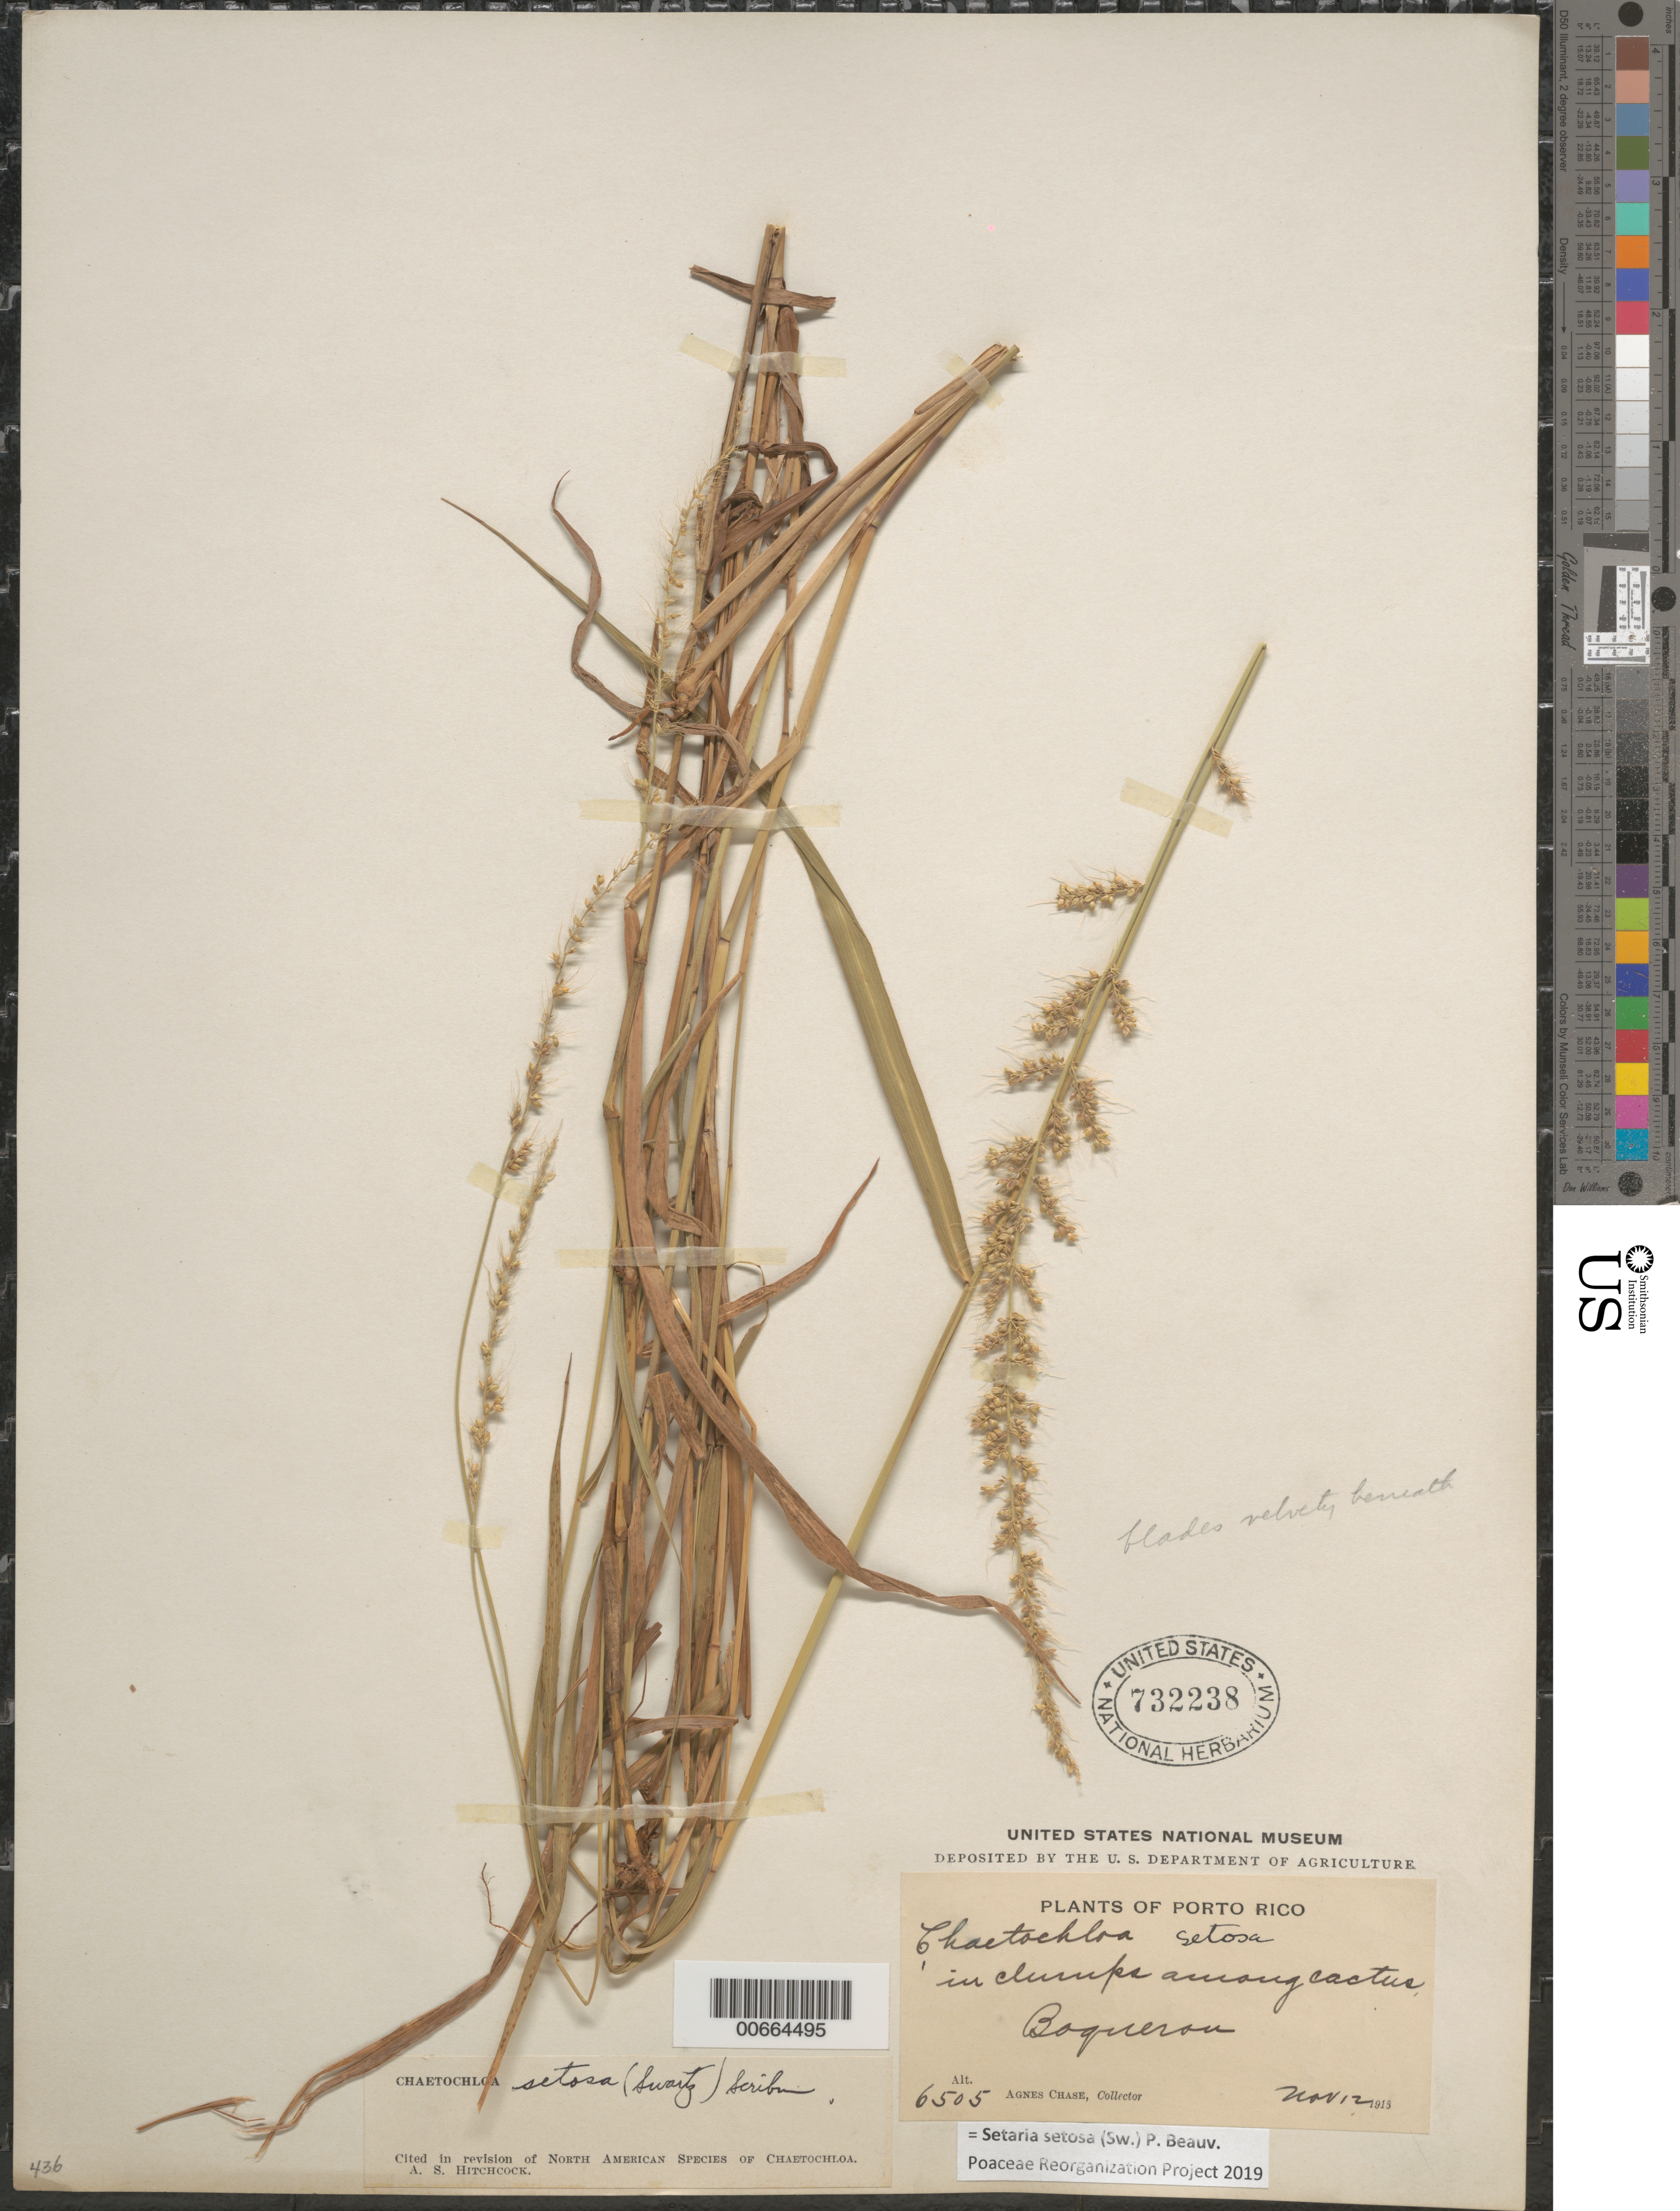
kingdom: Plantae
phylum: Tracheophyta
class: Liliopsida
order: Poales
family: Poaceae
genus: Setaria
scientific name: Setaria setosa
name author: (Sw.) P. Beauv.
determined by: Poaceae Reorganization Project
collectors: A. Chase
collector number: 6505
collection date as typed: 12 Nov 1915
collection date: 1915-11-12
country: Puerto Rico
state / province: Cabo Rojo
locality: Boqueron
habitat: In clumps among cactus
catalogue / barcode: US 732238